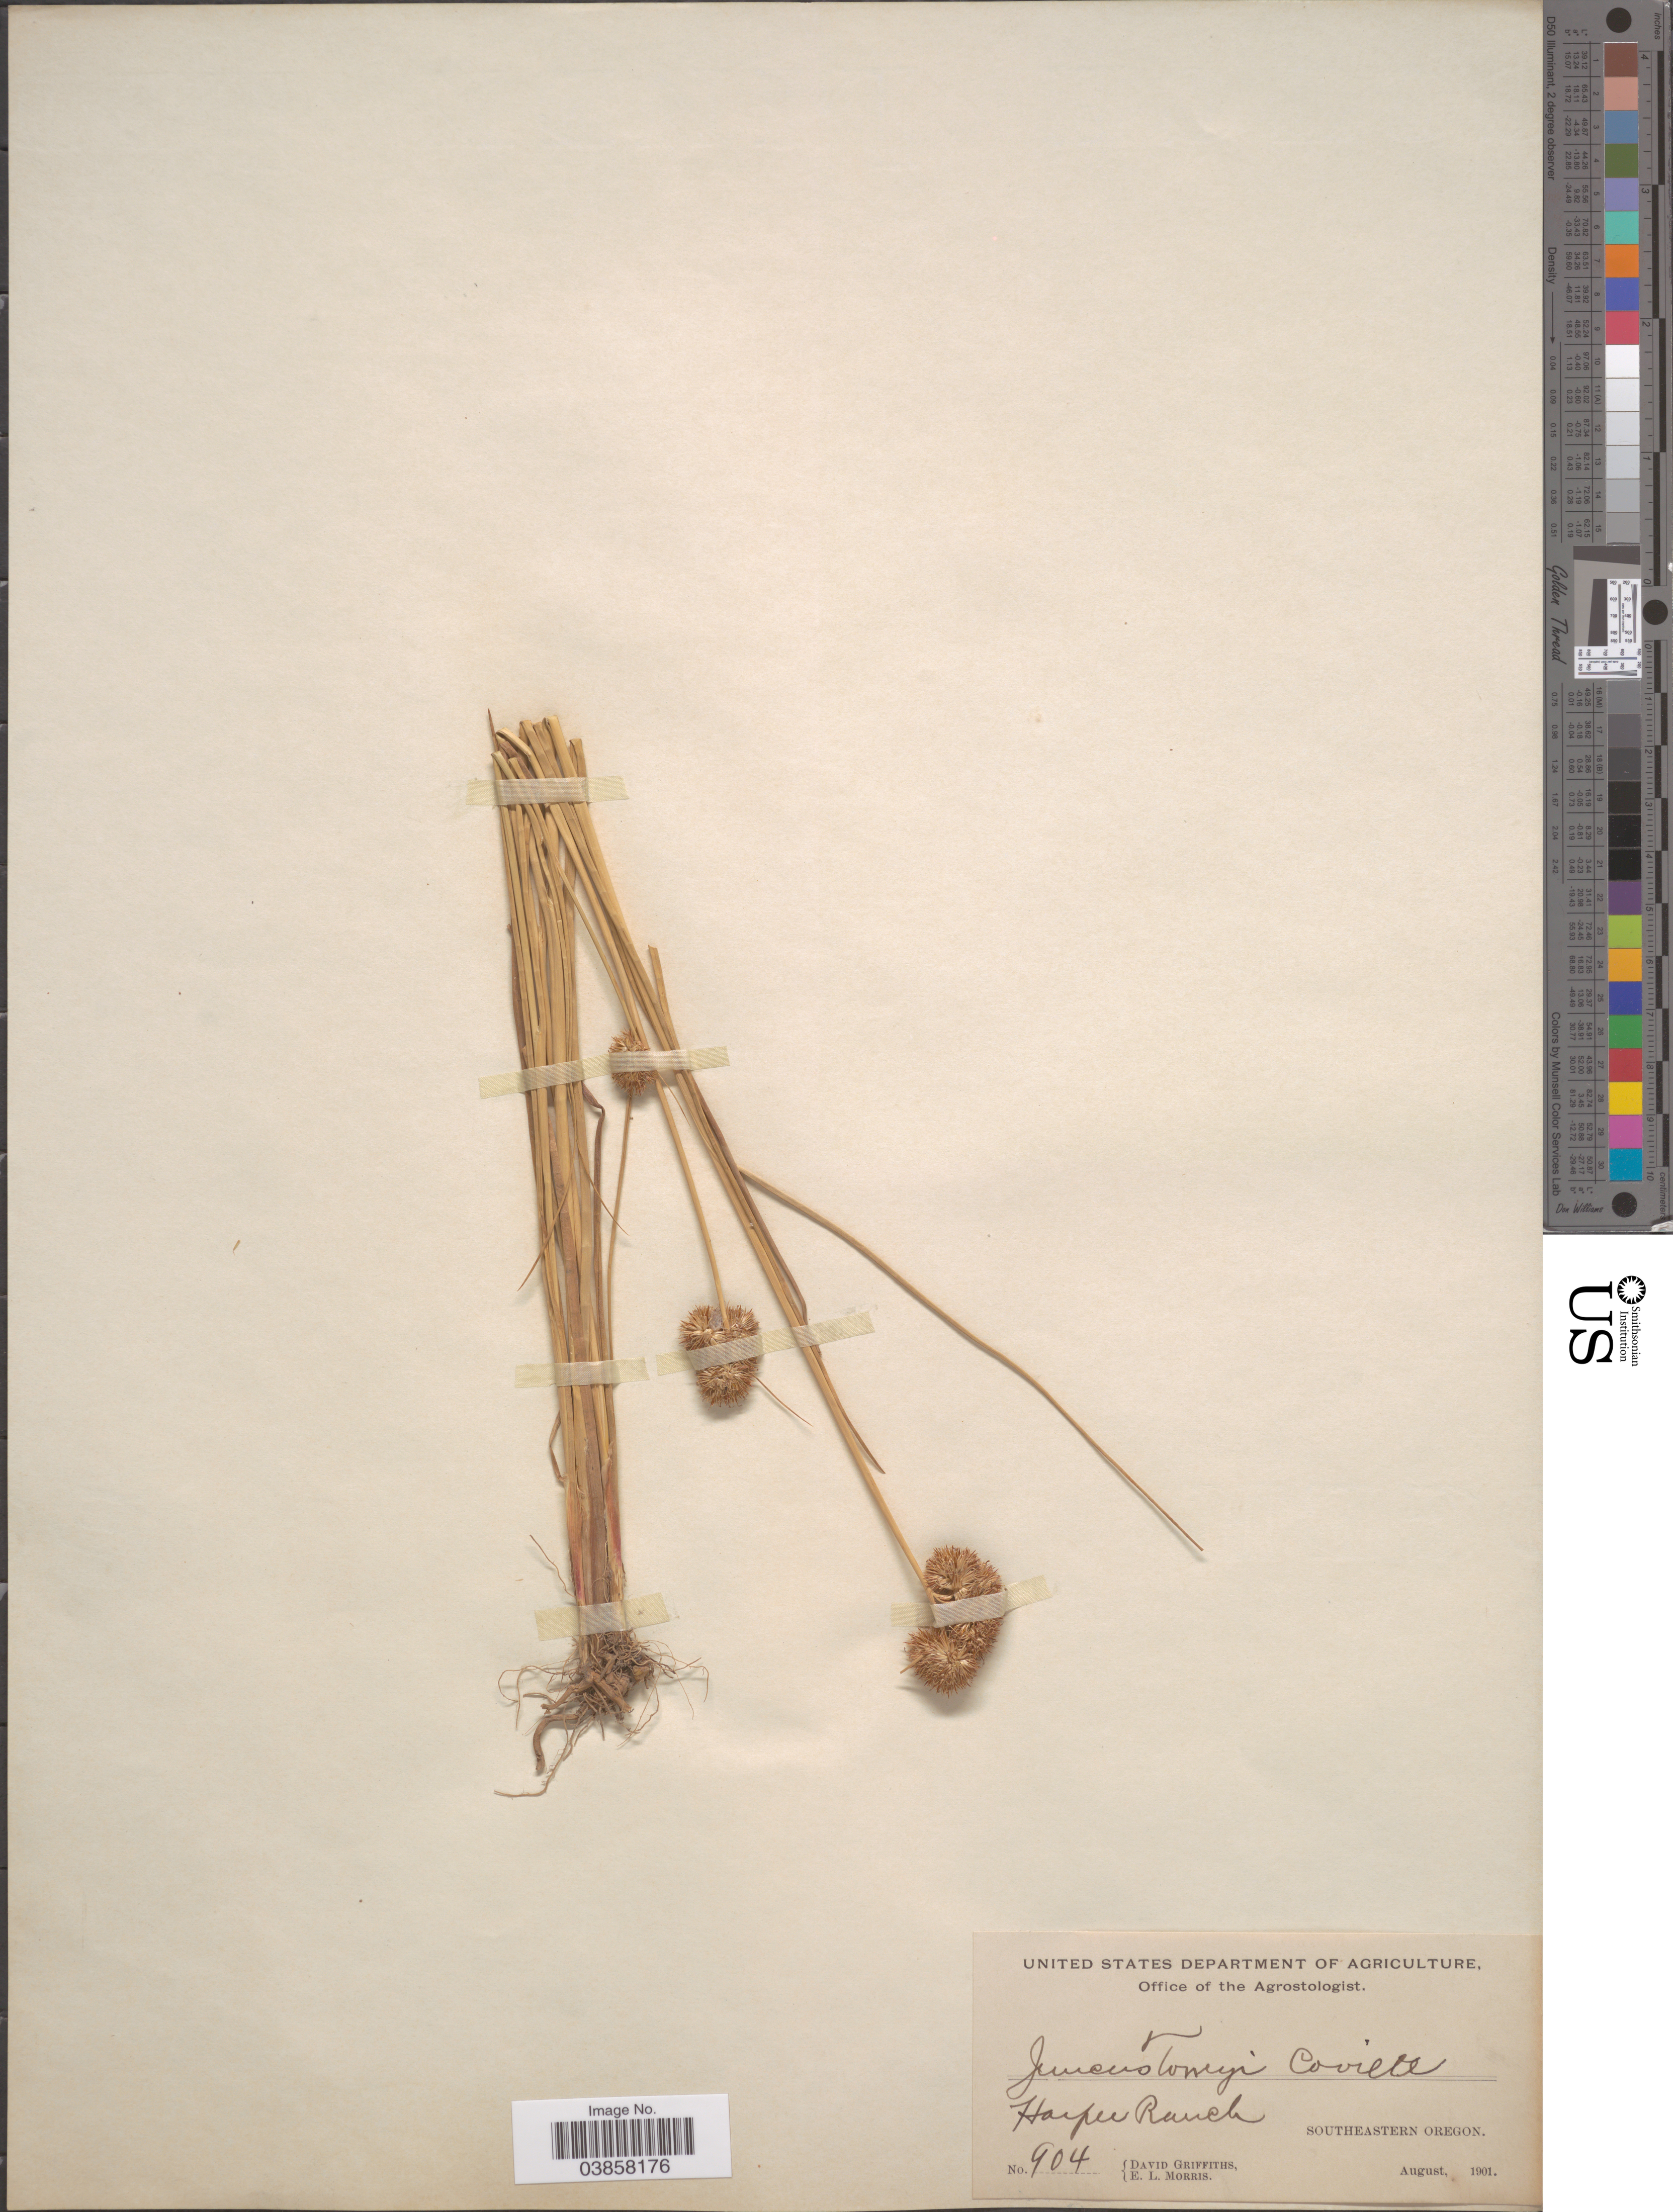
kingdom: Plantae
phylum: Tracheophyta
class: Liliopsida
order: Poales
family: Juncaceae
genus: Juncus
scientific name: Juncus torreyi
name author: Coville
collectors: D. Griffiths & E. Morris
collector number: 904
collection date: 1901-08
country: United States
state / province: Oregon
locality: Harper Ranch. Southeastern Oregon.